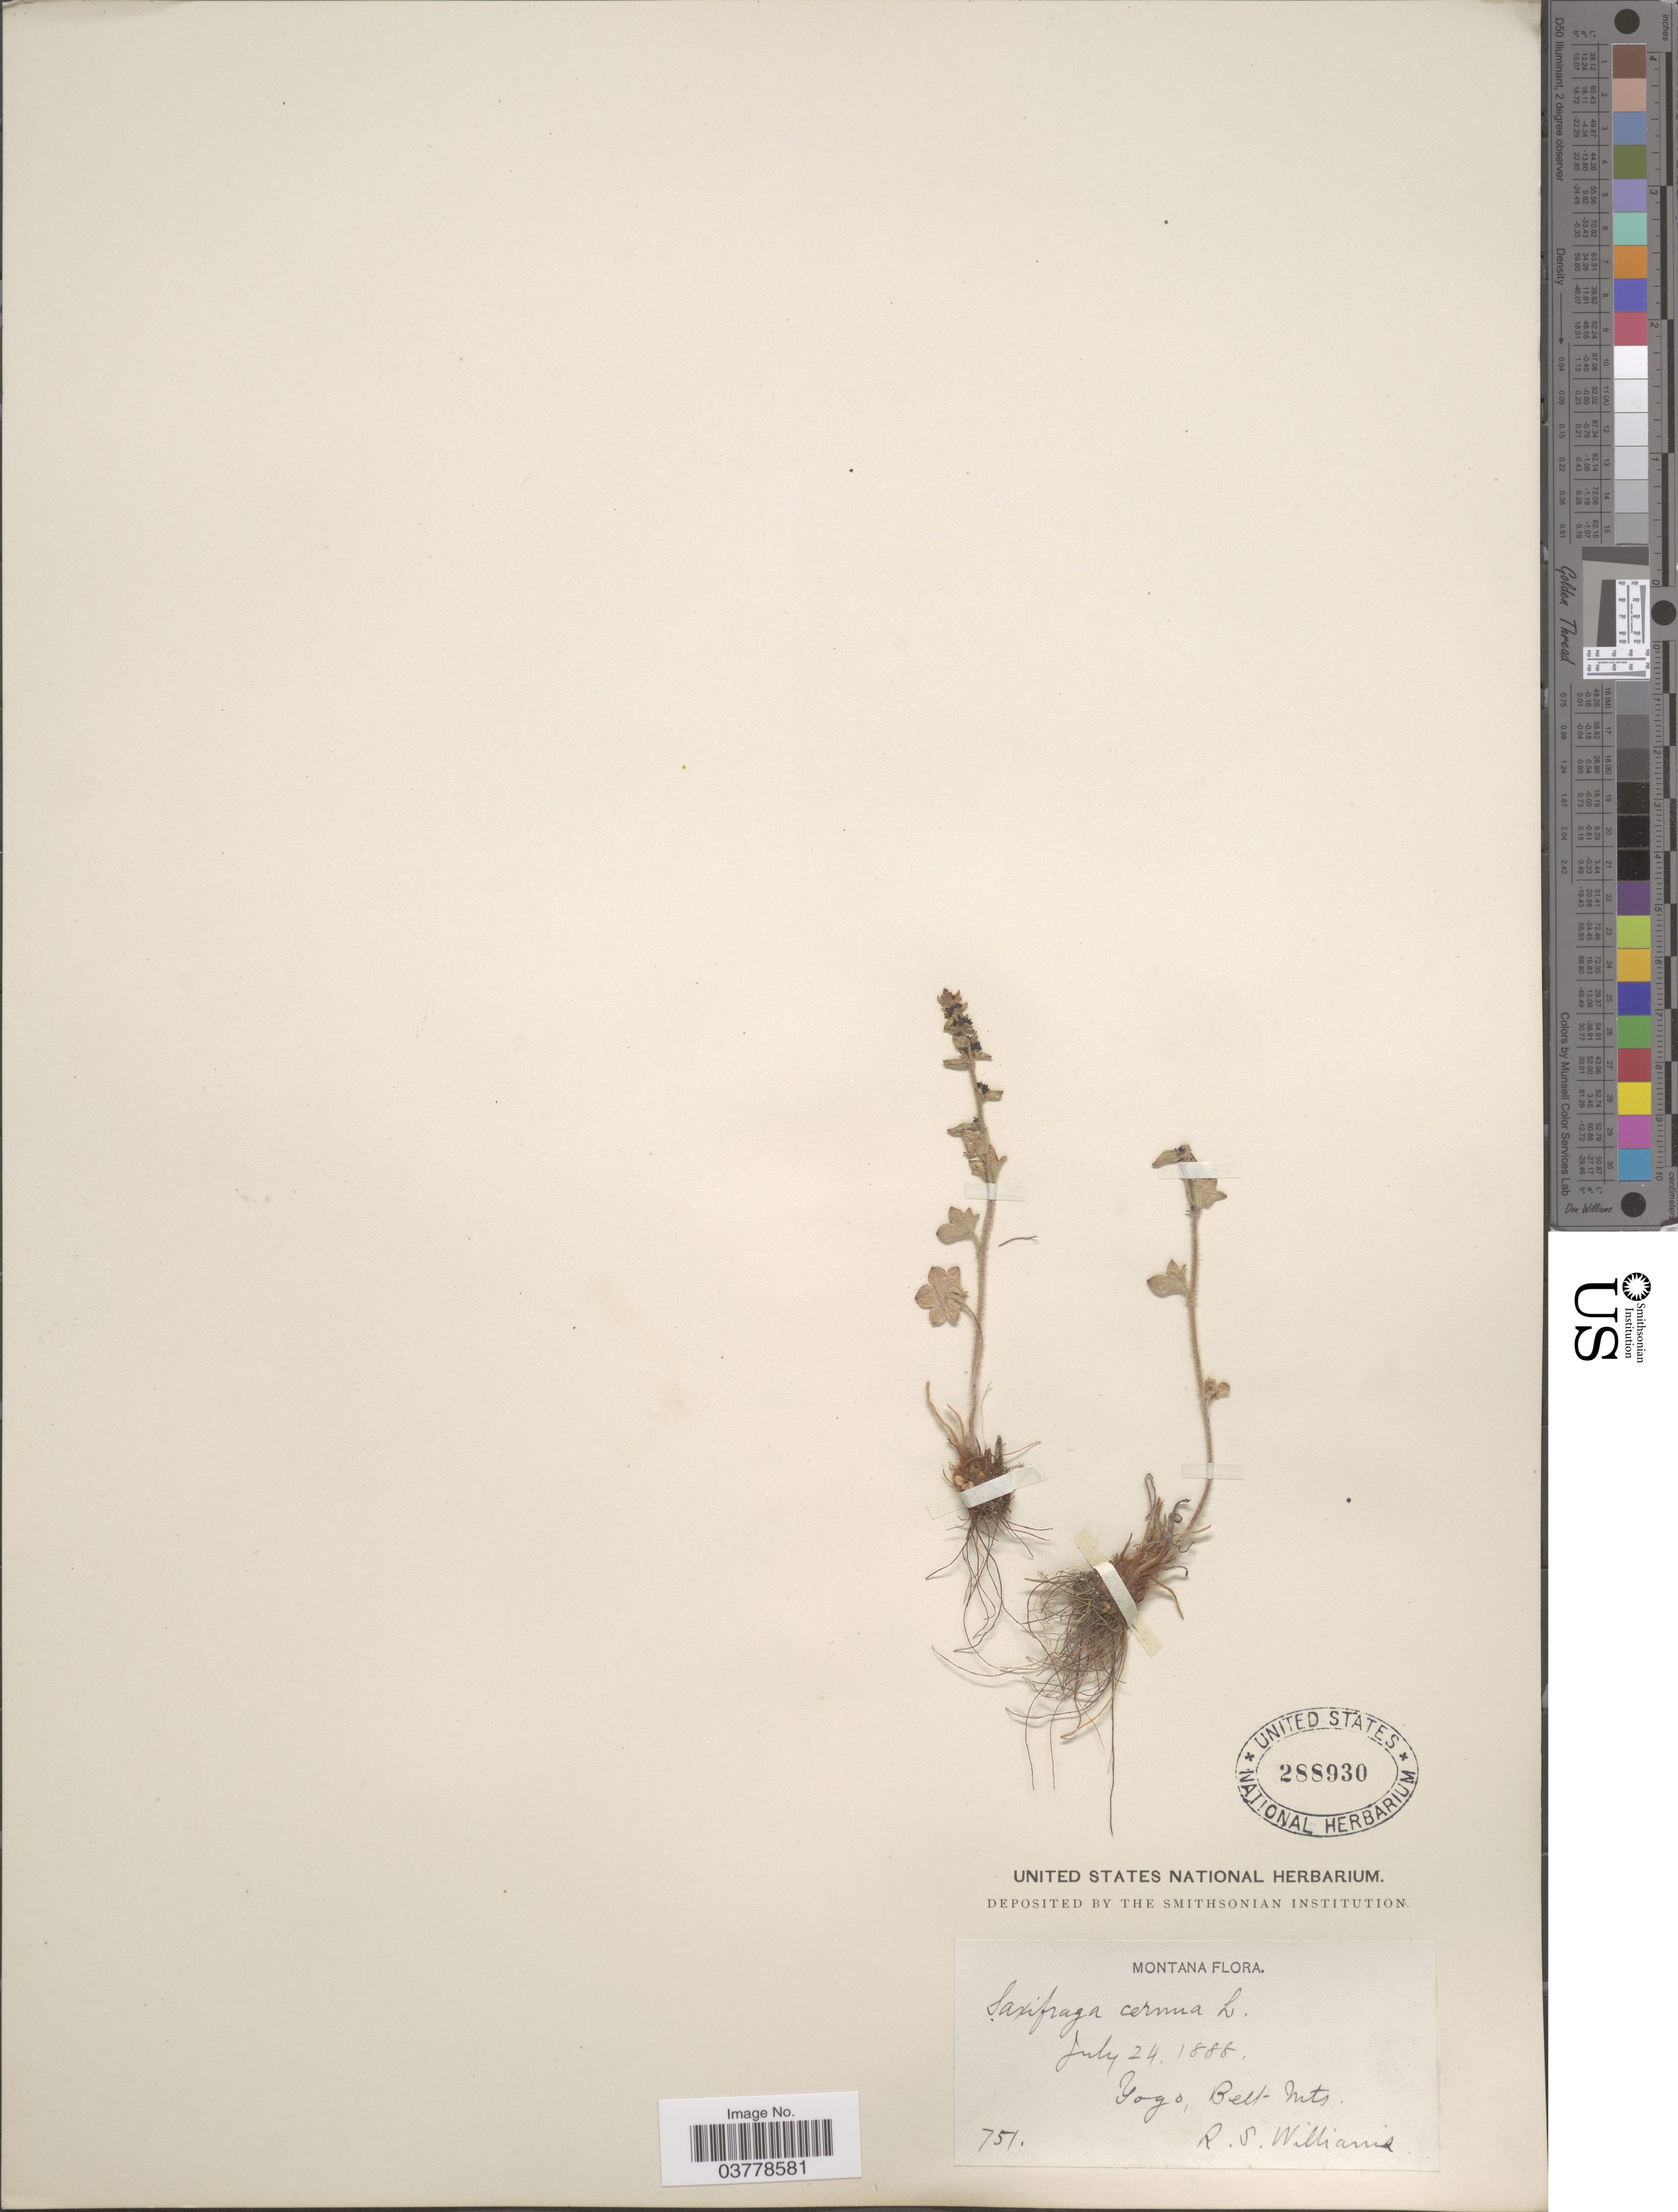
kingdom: Plantae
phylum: Tracheophyta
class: Magnoliopsida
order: Saxifragales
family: Saxifragaceae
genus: Saxifraga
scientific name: Saxifraga cernua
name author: L.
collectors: R. S. Williams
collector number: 751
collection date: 1888-07-24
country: United States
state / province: Montana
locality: Yogo, Belt Mts.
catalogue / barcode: US 288930